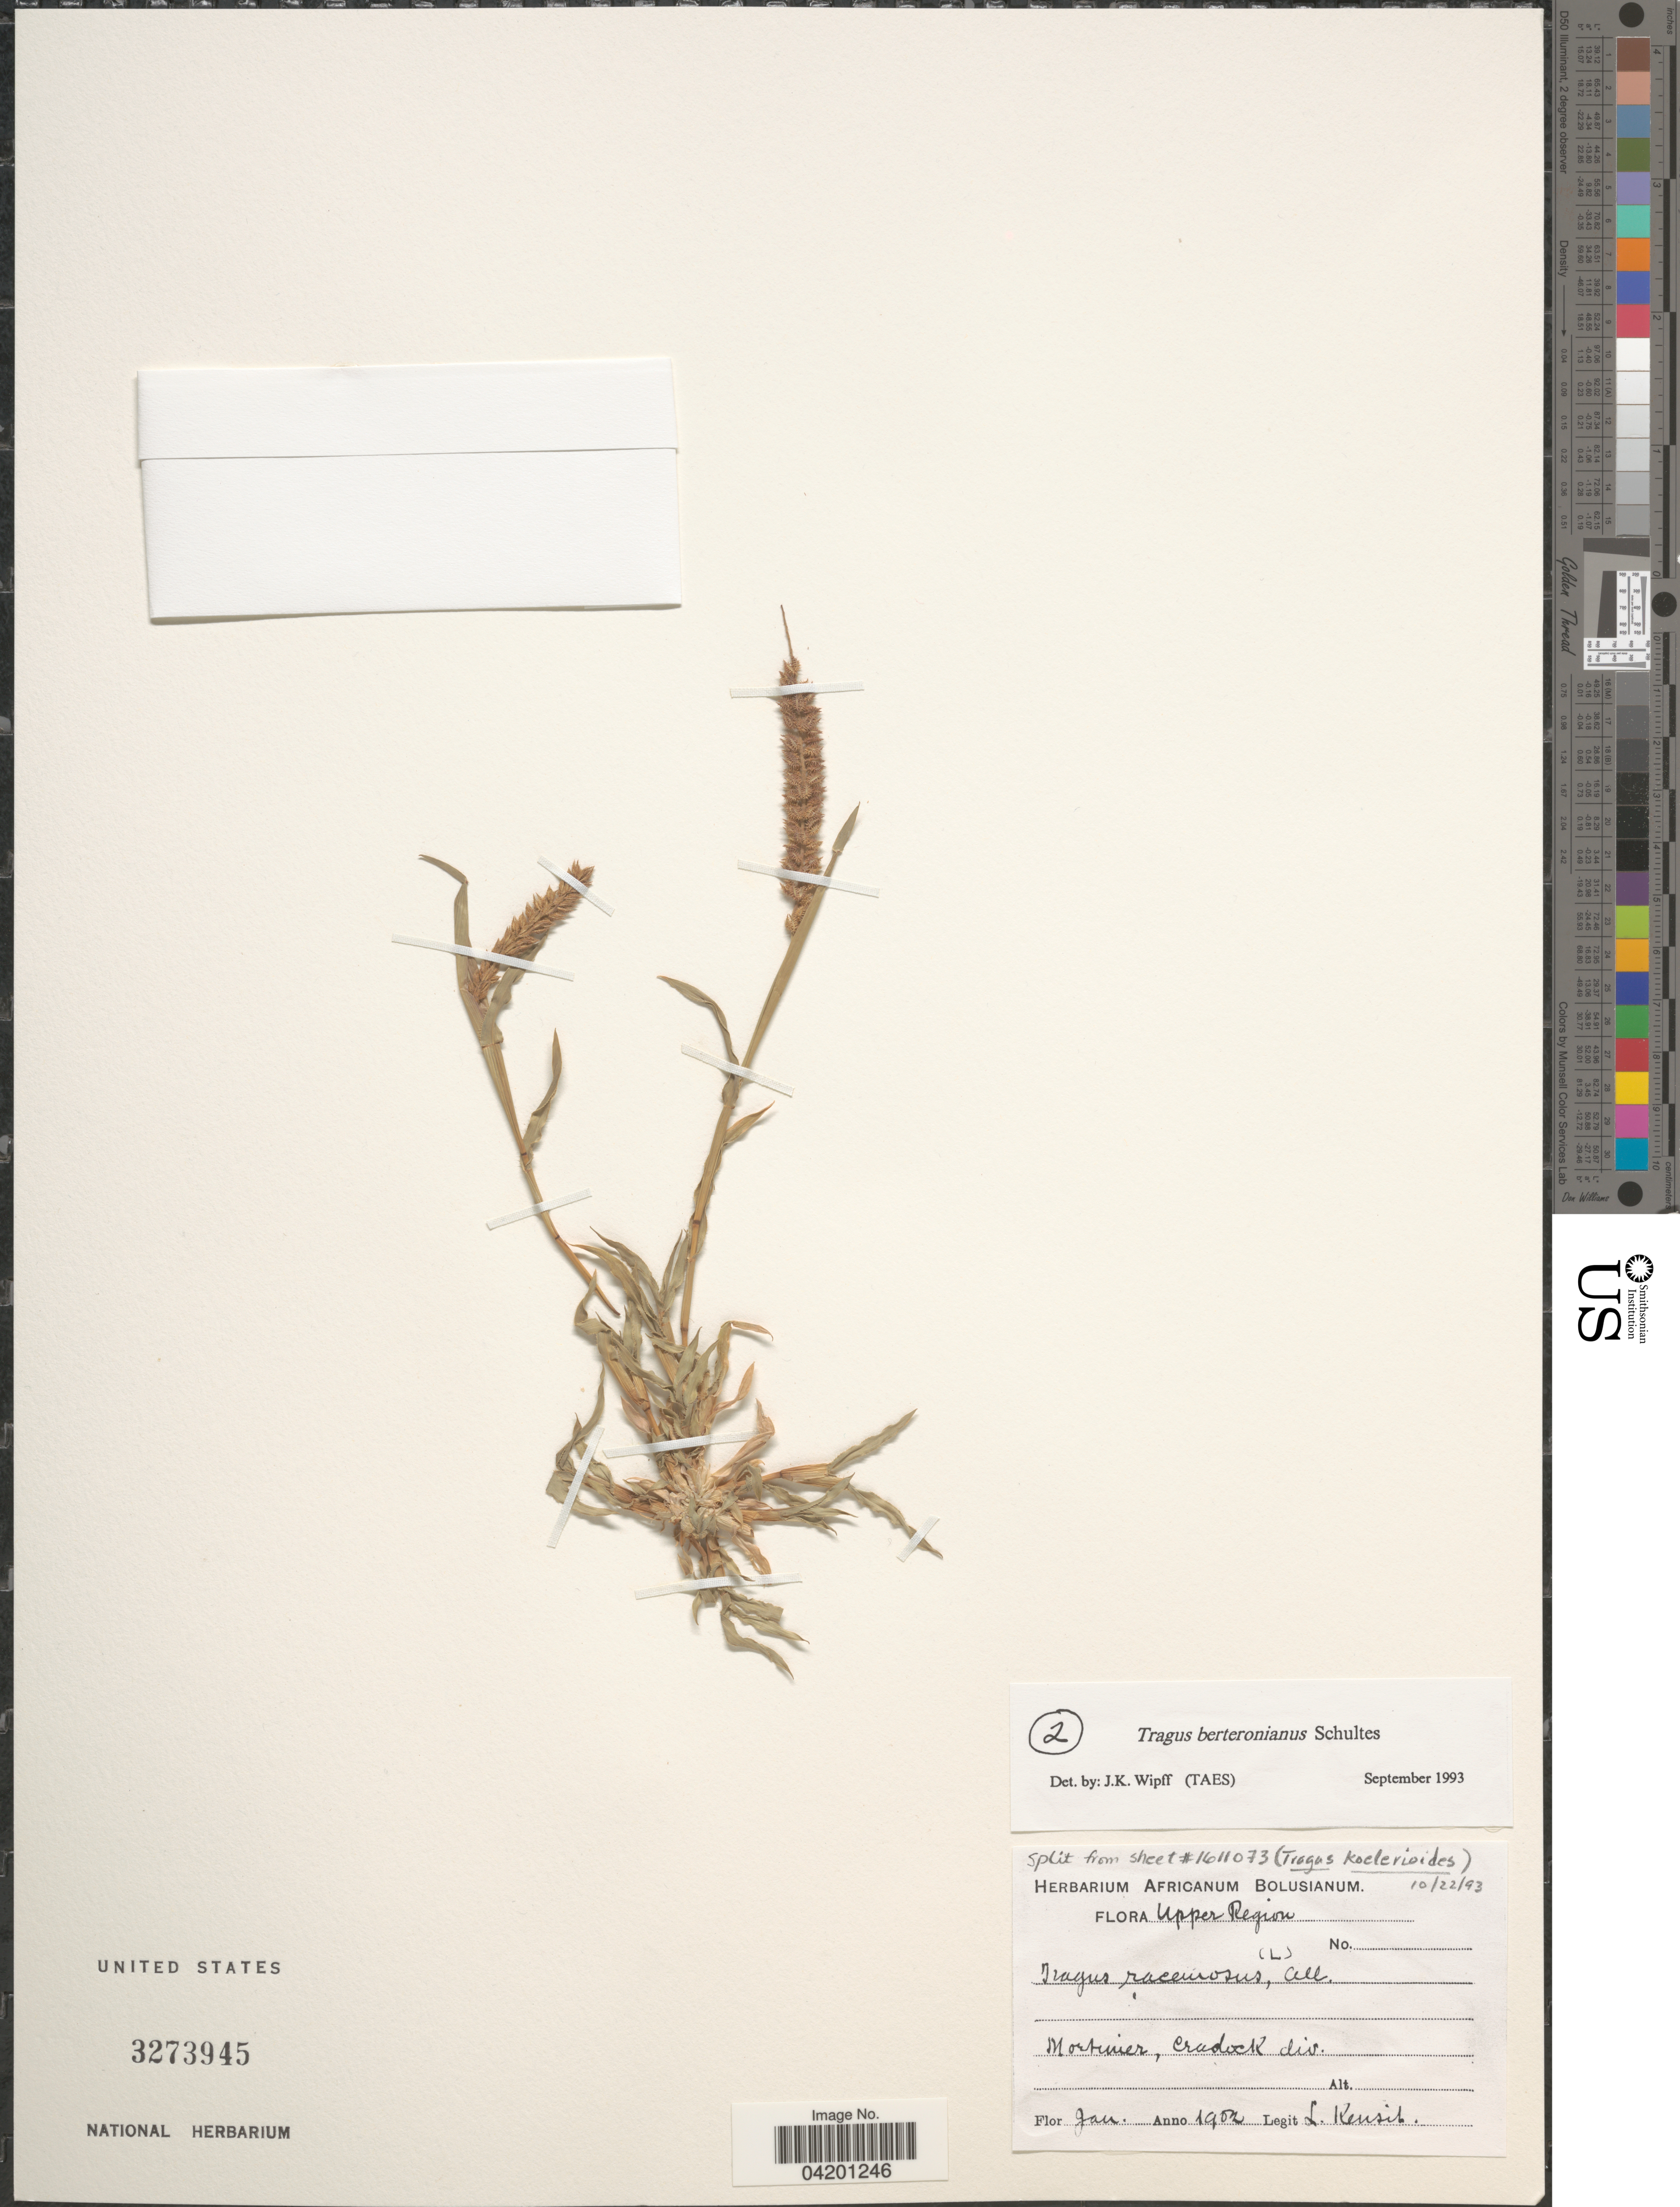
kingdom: Plantae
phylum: Tracheophyta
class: Liliopsida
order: Poales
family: Poaceae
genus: Tragus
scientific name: Tragus berteronianus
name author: Schult.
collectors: H. M. L. Kensit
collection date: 1902-01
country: South Africa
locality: Upper Region. Mortimer, Cradock div.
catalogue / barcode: US 3273945